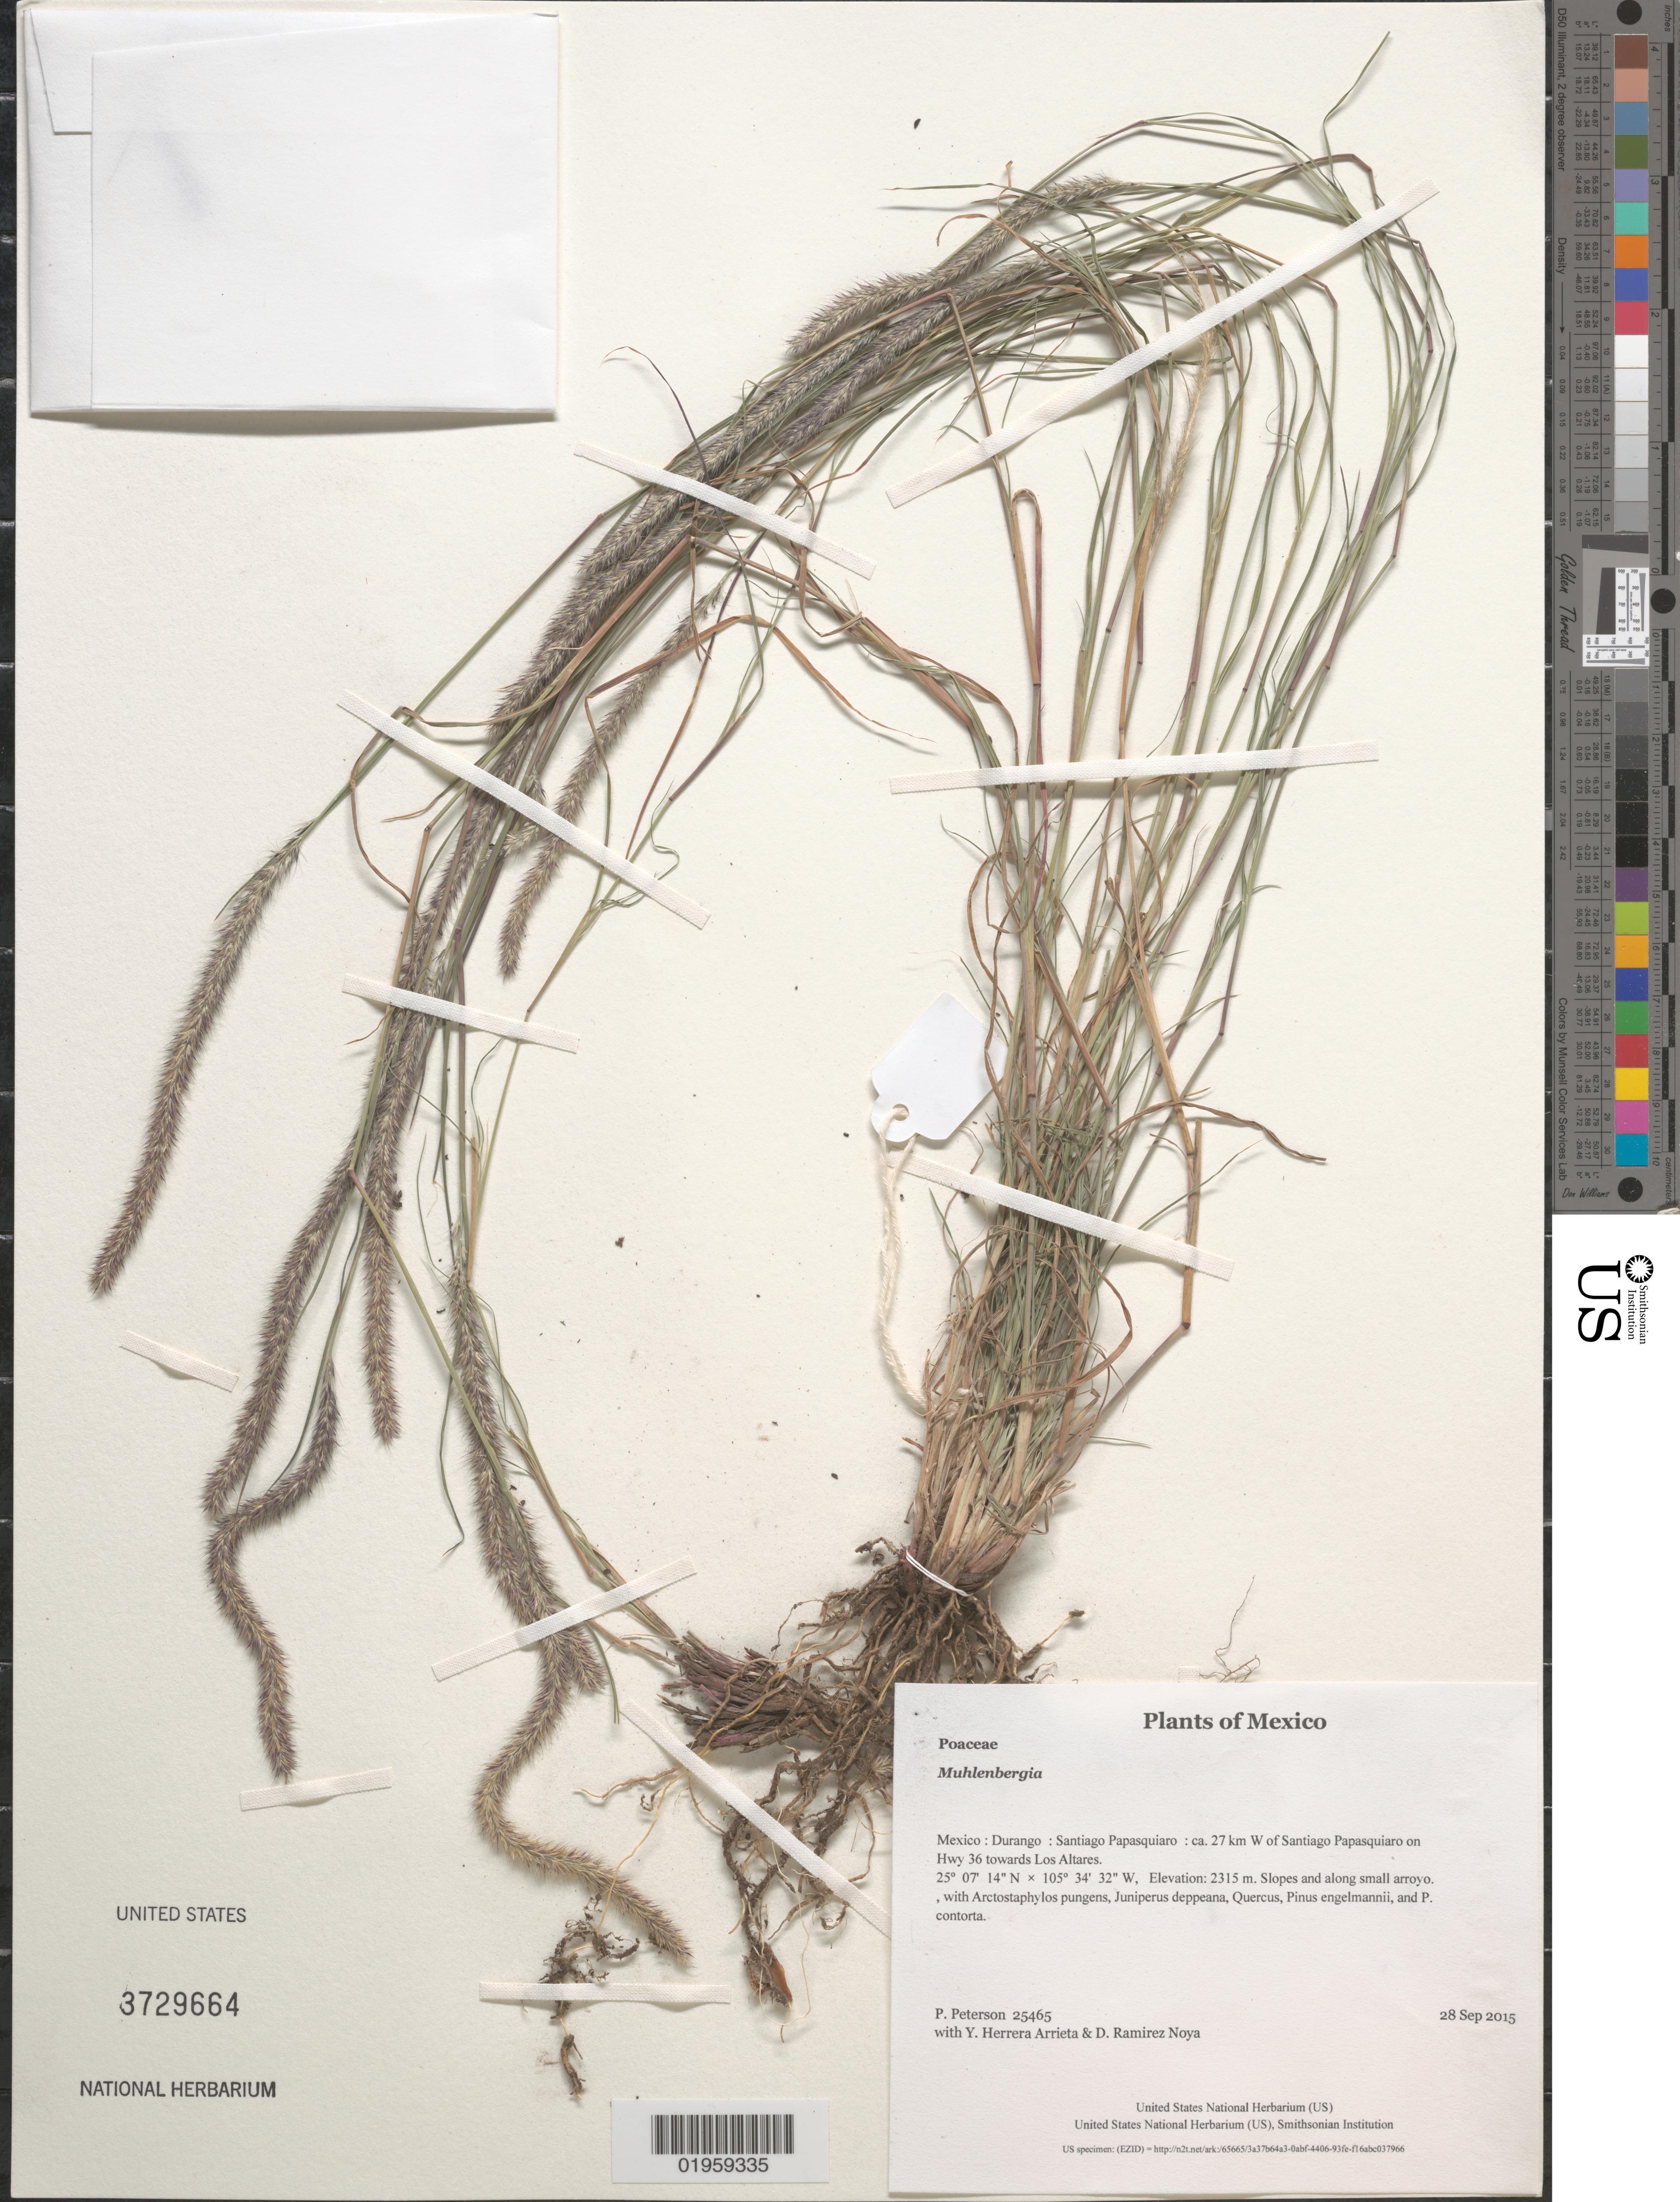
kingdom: Plantae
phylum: Tracheophyta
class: Liliopsida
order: Poales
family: Poaceae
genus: Muhlenbergia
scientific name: Muhlenbergia phleoides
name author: (Kunth) Columbus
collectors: P. M. Peterson, Y. Herrera Arrieta & D. Ramirez Noya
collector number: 25465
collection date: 2015-09-28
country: Mexico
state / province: Durango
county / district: Santiago Papasquiaro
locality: ca. 27 km W of Santiago Papasquiaro on Hwy 36 towards Los Altares.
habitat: Slopes and along small arroyo.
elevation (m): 2315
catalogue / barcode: US 3729664